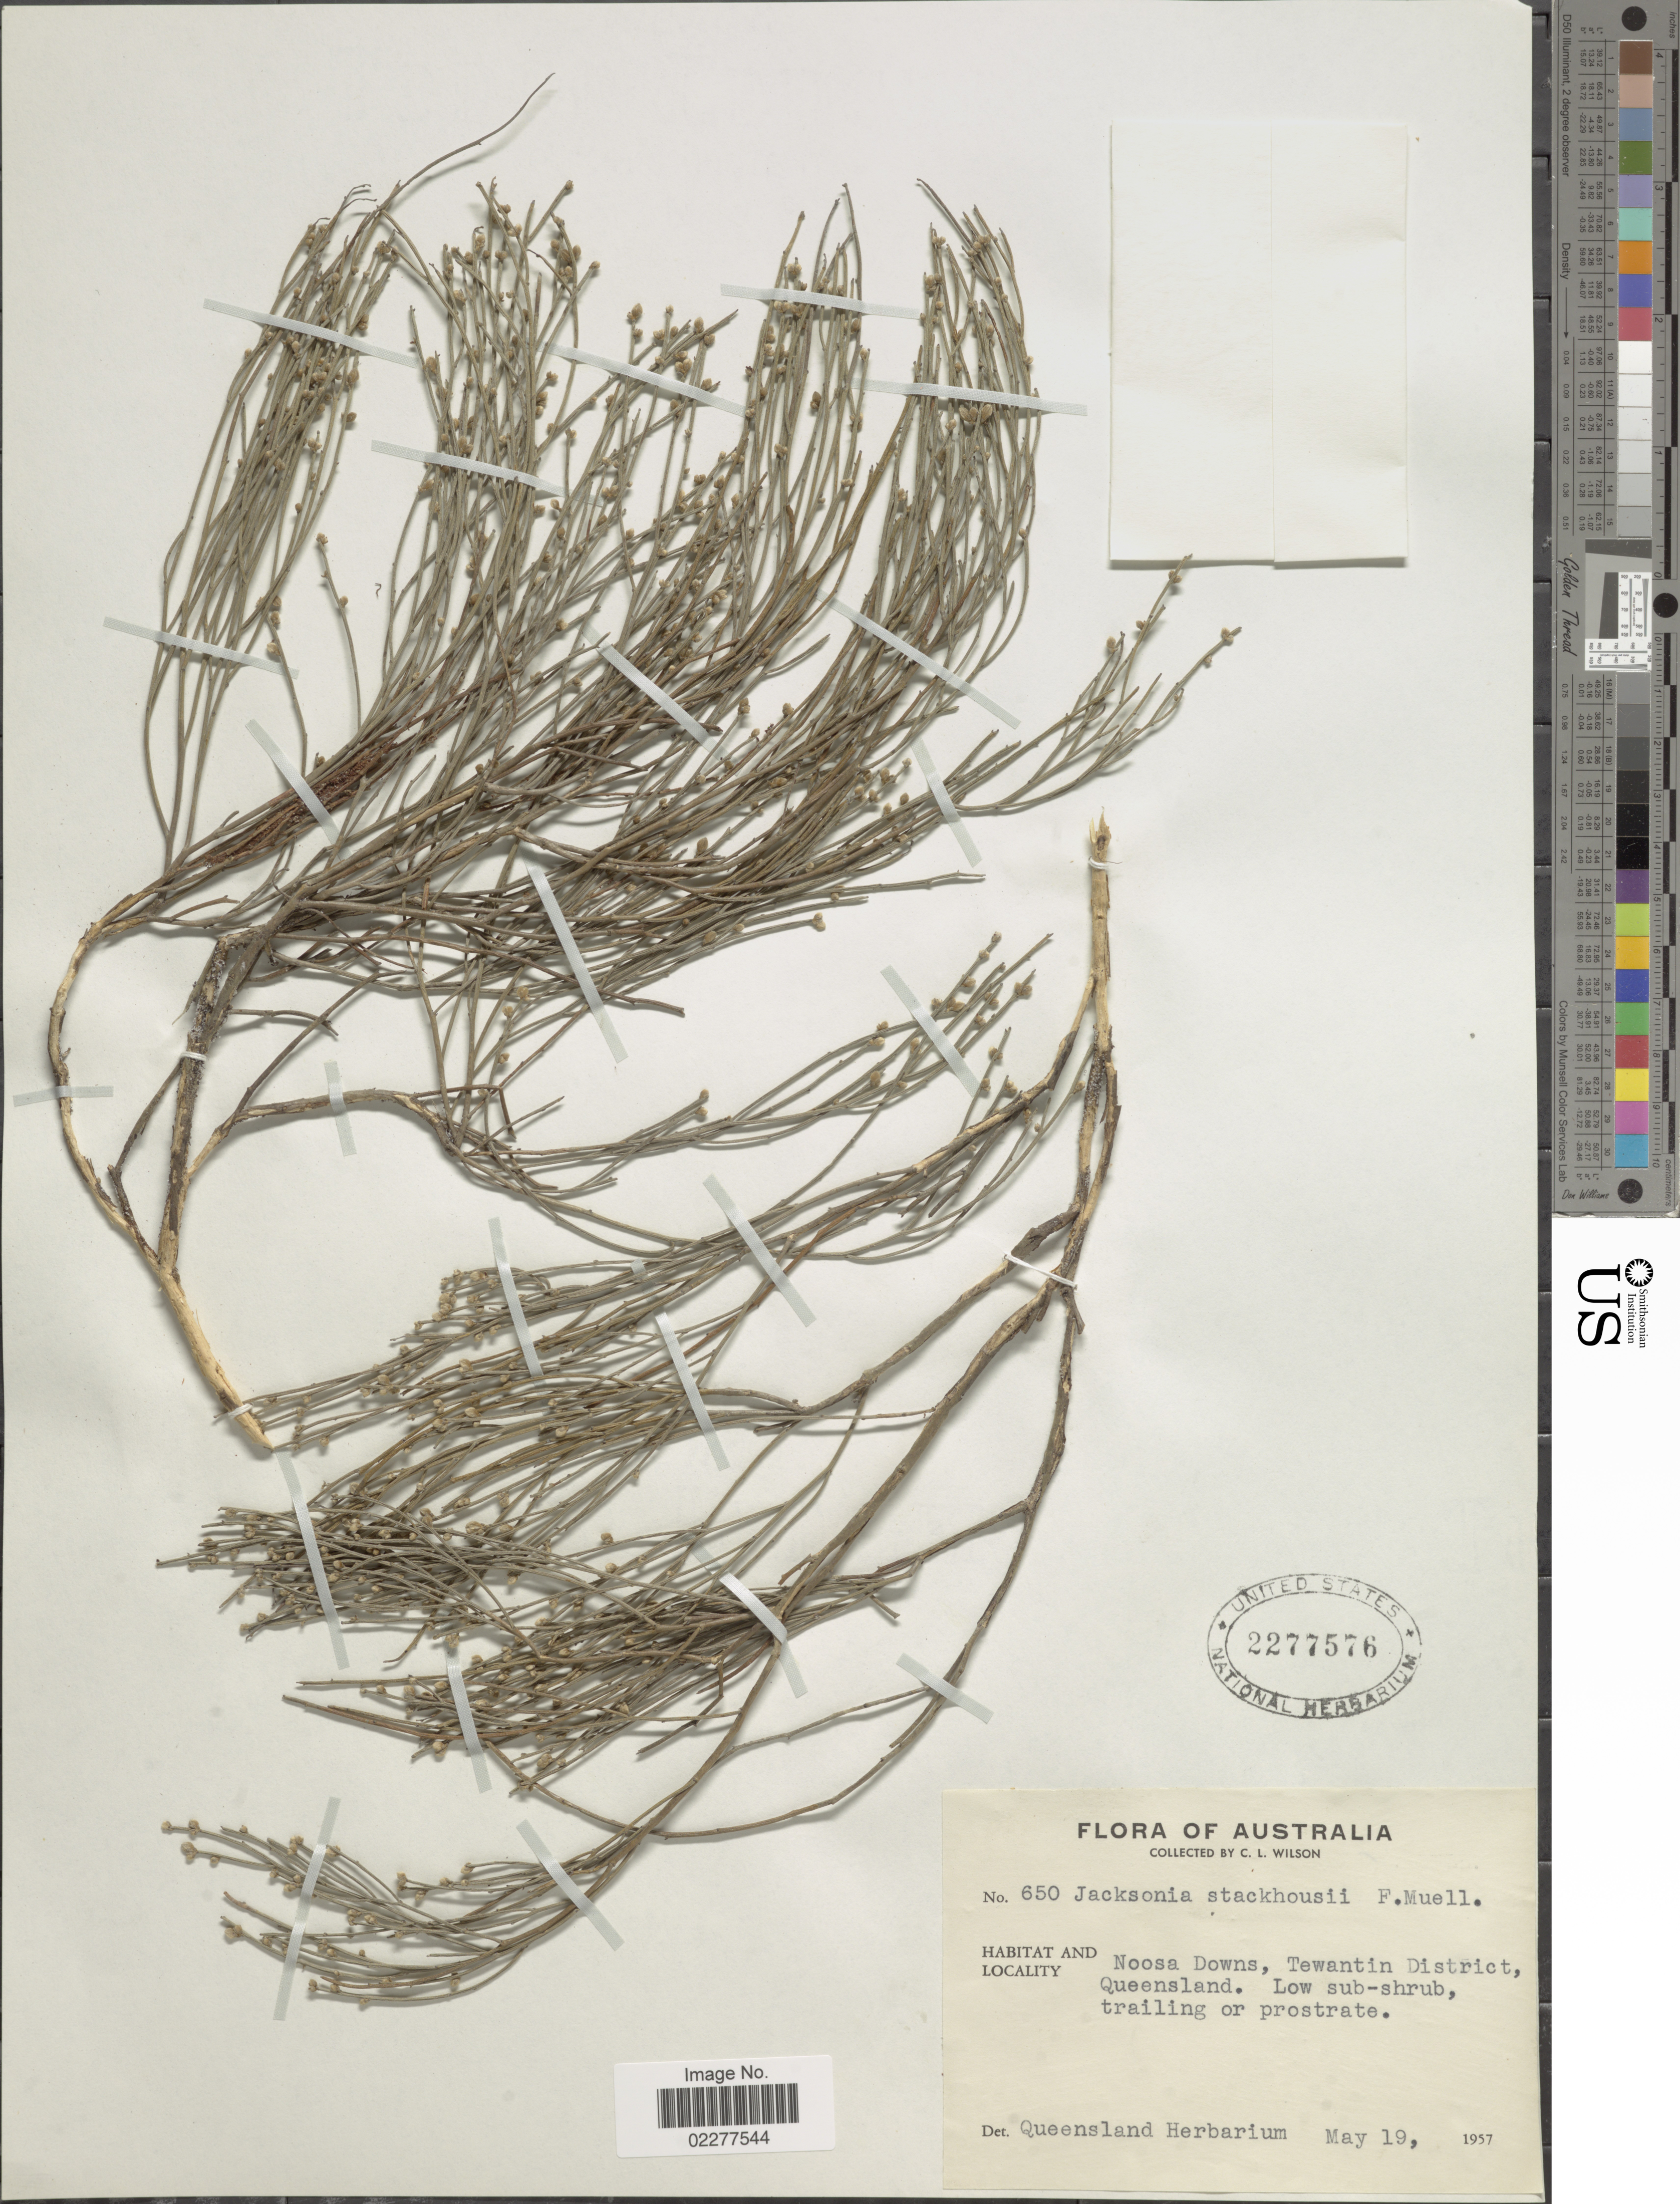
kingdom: Plantae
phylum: Tracheophyta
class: Magnoliopsida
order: Fabales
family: Fabaceae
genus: Jacksonia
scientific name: Jacksonia stackhousii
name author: F. Muell.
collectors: C. L. Wilson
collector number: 650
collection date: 1957-05-19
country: Australia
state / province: Queensland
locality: Noosa Downs, Tewantin District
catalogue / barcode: US 2277576